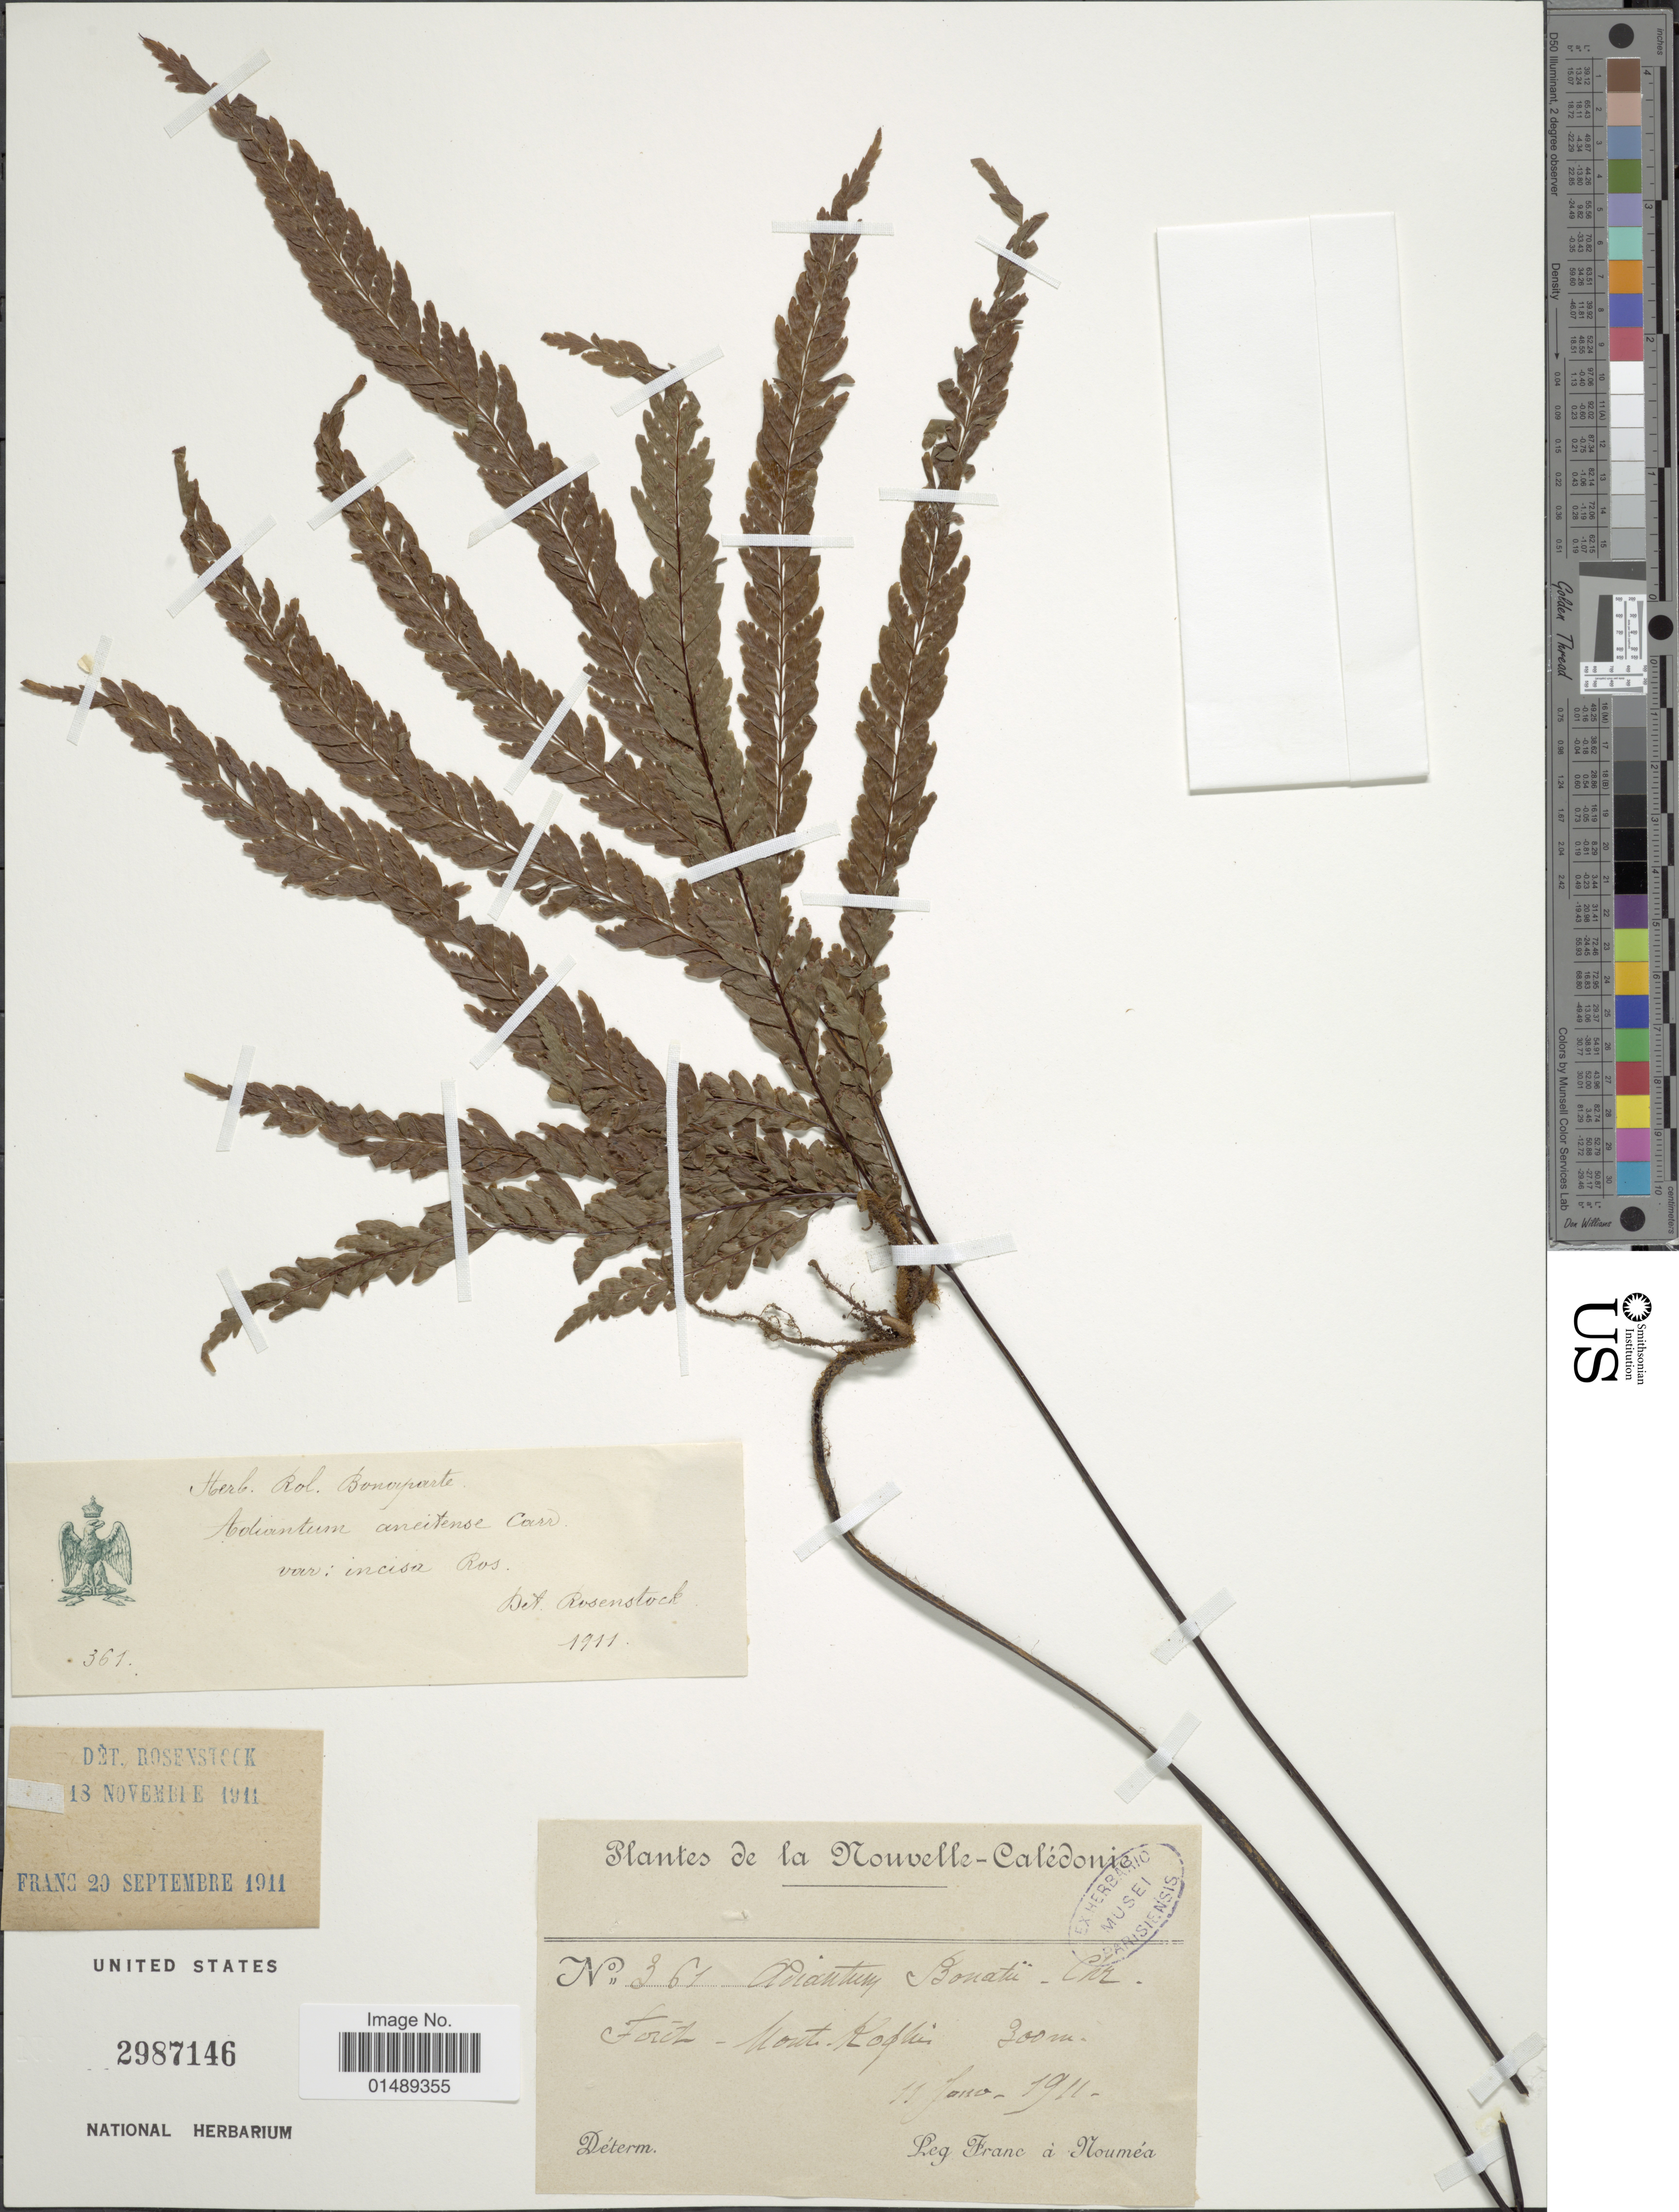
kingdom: Plantae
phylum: Tracheophyta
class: Polypodiopsida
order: Polypodiales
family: Pteridaceae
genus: Adiantum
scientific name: Adiantum novae-caledoniae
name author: Keyserl.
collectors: F. Noumea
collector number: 361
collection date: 1911-01-11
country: New Caledonia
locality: Foret - Mont. Koghis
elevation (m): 300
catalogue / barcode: US 2987146